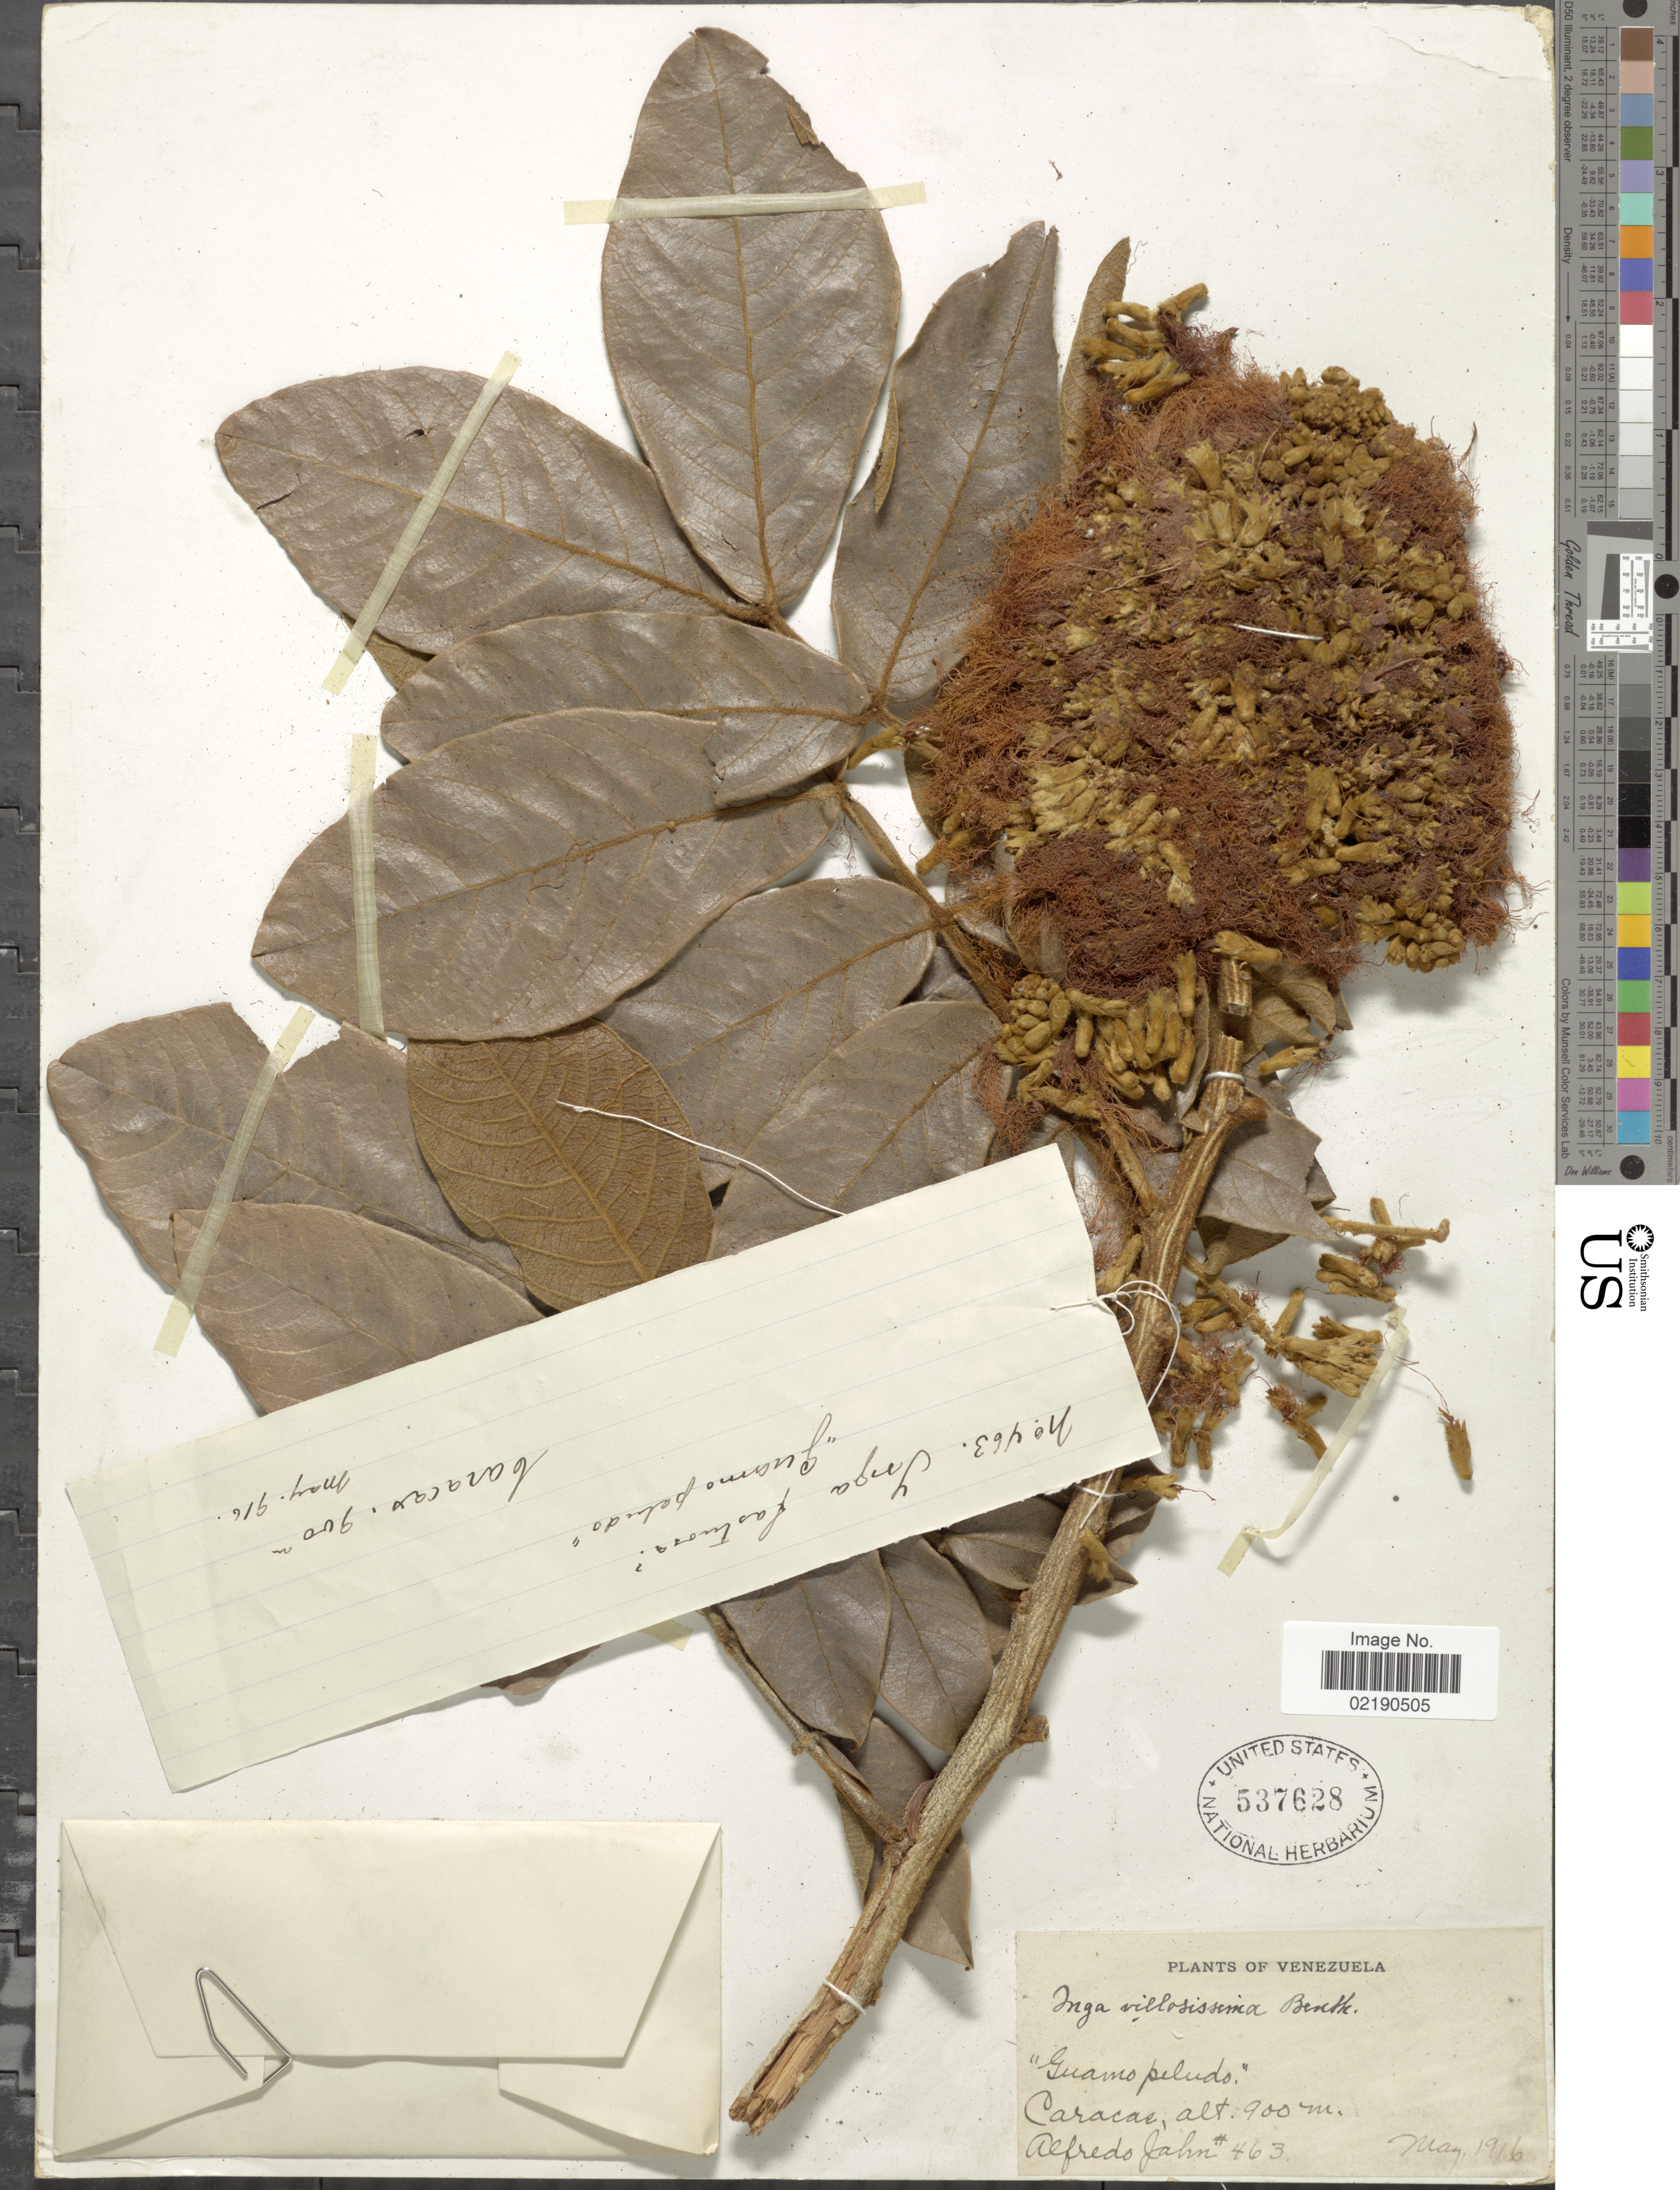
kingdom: Plantae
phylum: Tracheophyta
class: Magnoliopsida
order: Fabales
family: Fabaceae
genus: Inga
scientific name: Inga villosissima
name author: Benth.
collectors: A. Jahn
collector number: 463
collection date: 1916-05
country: Venezuela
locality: Caracas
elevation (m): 900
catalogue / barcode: US 537628